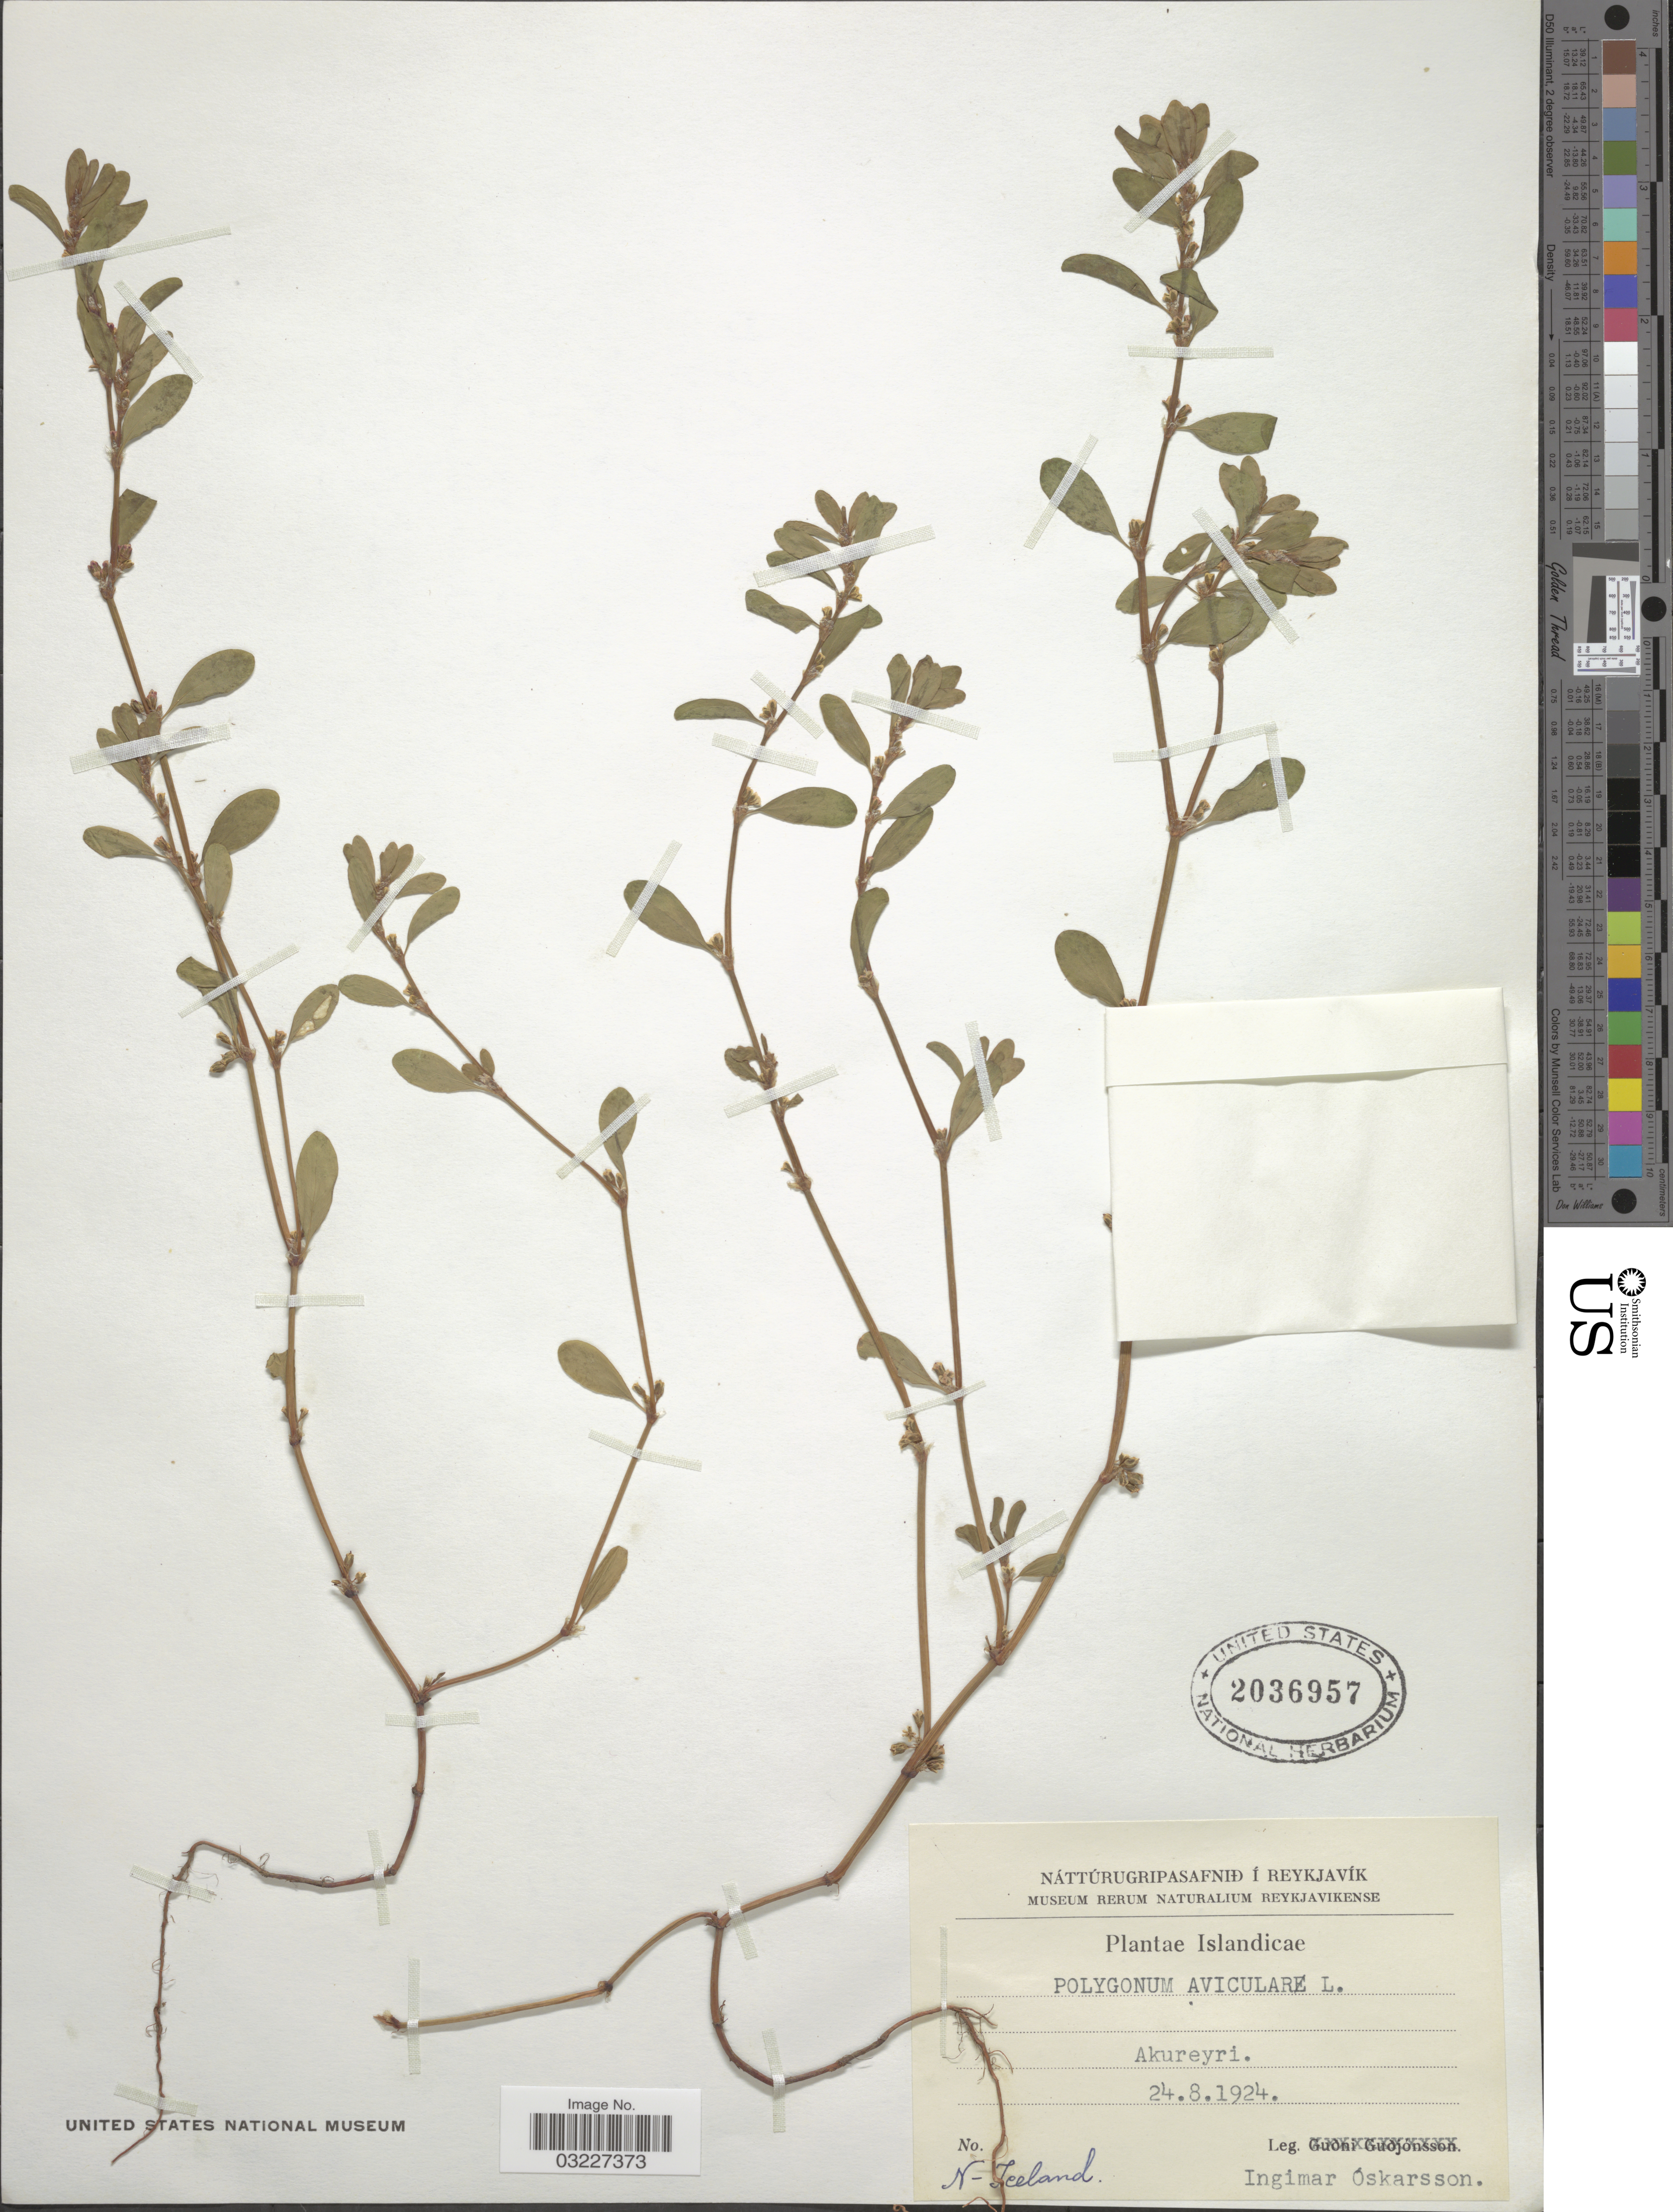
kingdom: Plantae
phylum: Tracheophyta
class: Magnoliopsida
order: Caryophyllales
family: Polygonaceae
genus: Polygonum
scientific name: Polygonum aviculare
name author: L.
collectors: I. Óskarsson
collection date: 1924-08-24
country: Iceland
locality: Akureyri. N- Iceland.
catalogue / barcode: US 2036957